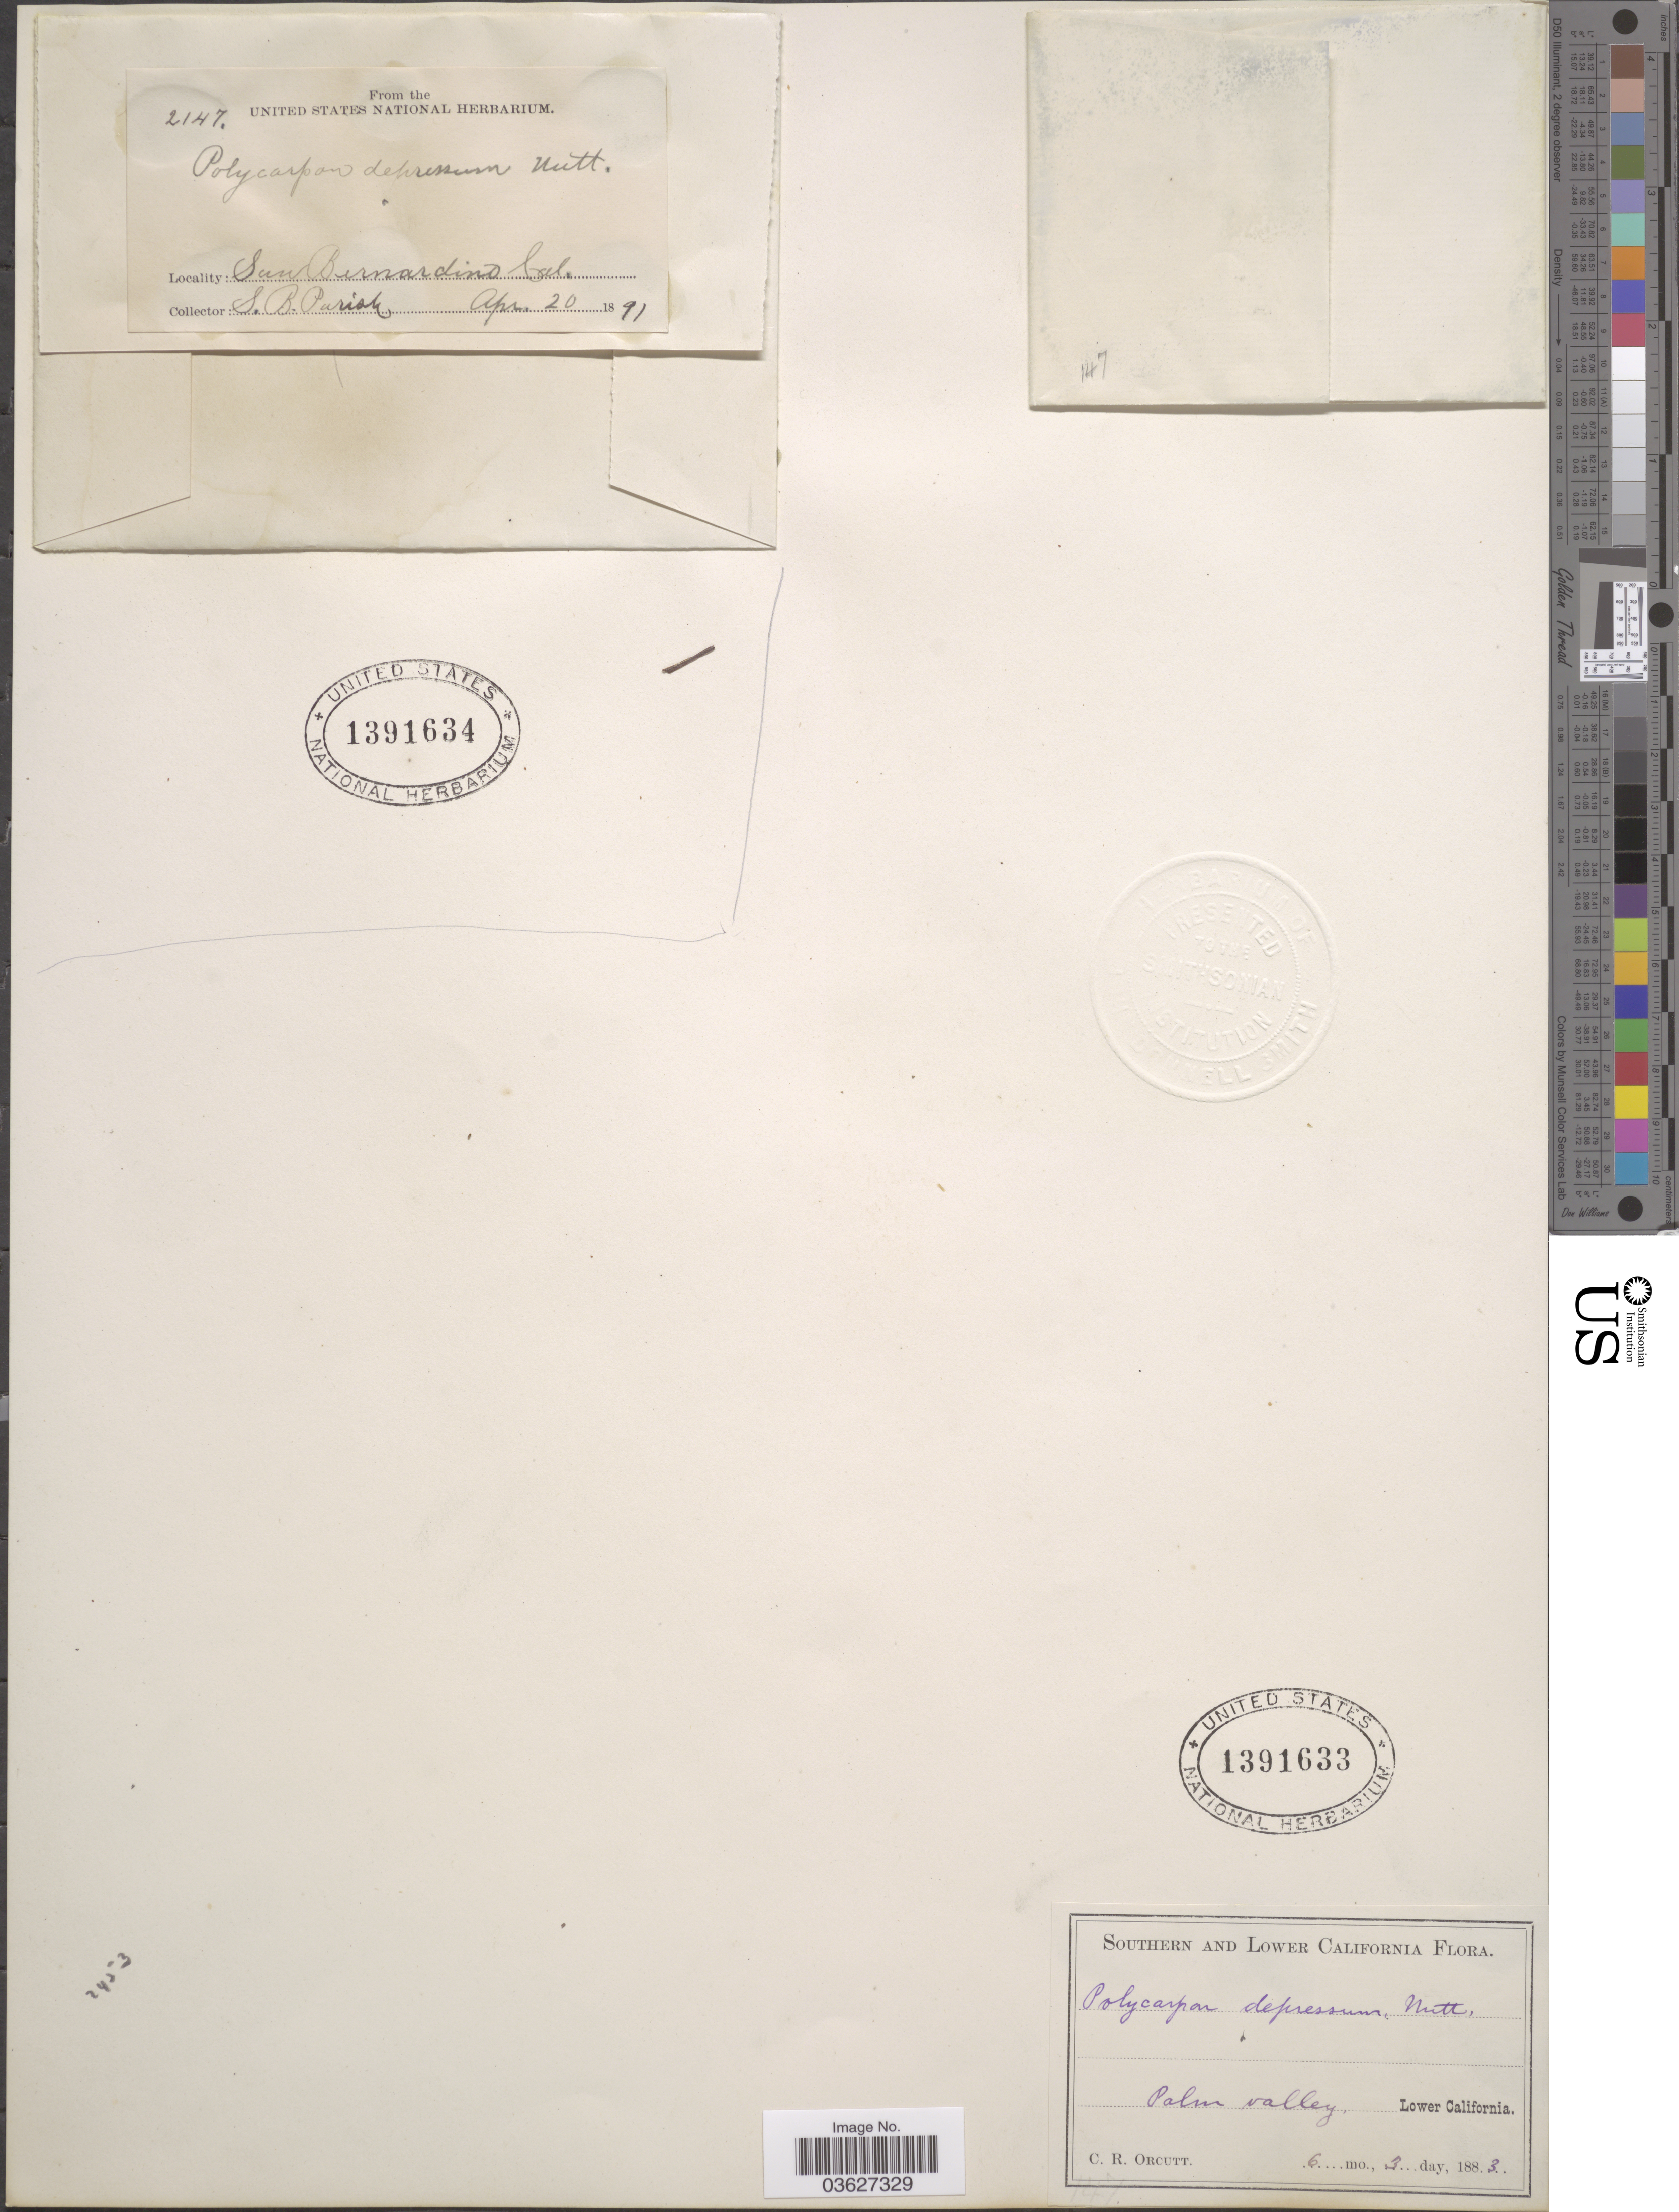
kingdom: Plantae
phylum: Tracheophyta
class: Magnoliopsida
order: Caryophyllales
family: Caryophyllaceae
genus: Polycarpon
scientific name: Polycarpon depressum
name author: Nutt.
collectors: S. B. Parish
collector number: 2147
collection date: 1891-04-20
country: United States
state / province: California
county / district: San Bernardino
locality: San Bernardino.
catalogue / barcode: US 1391634